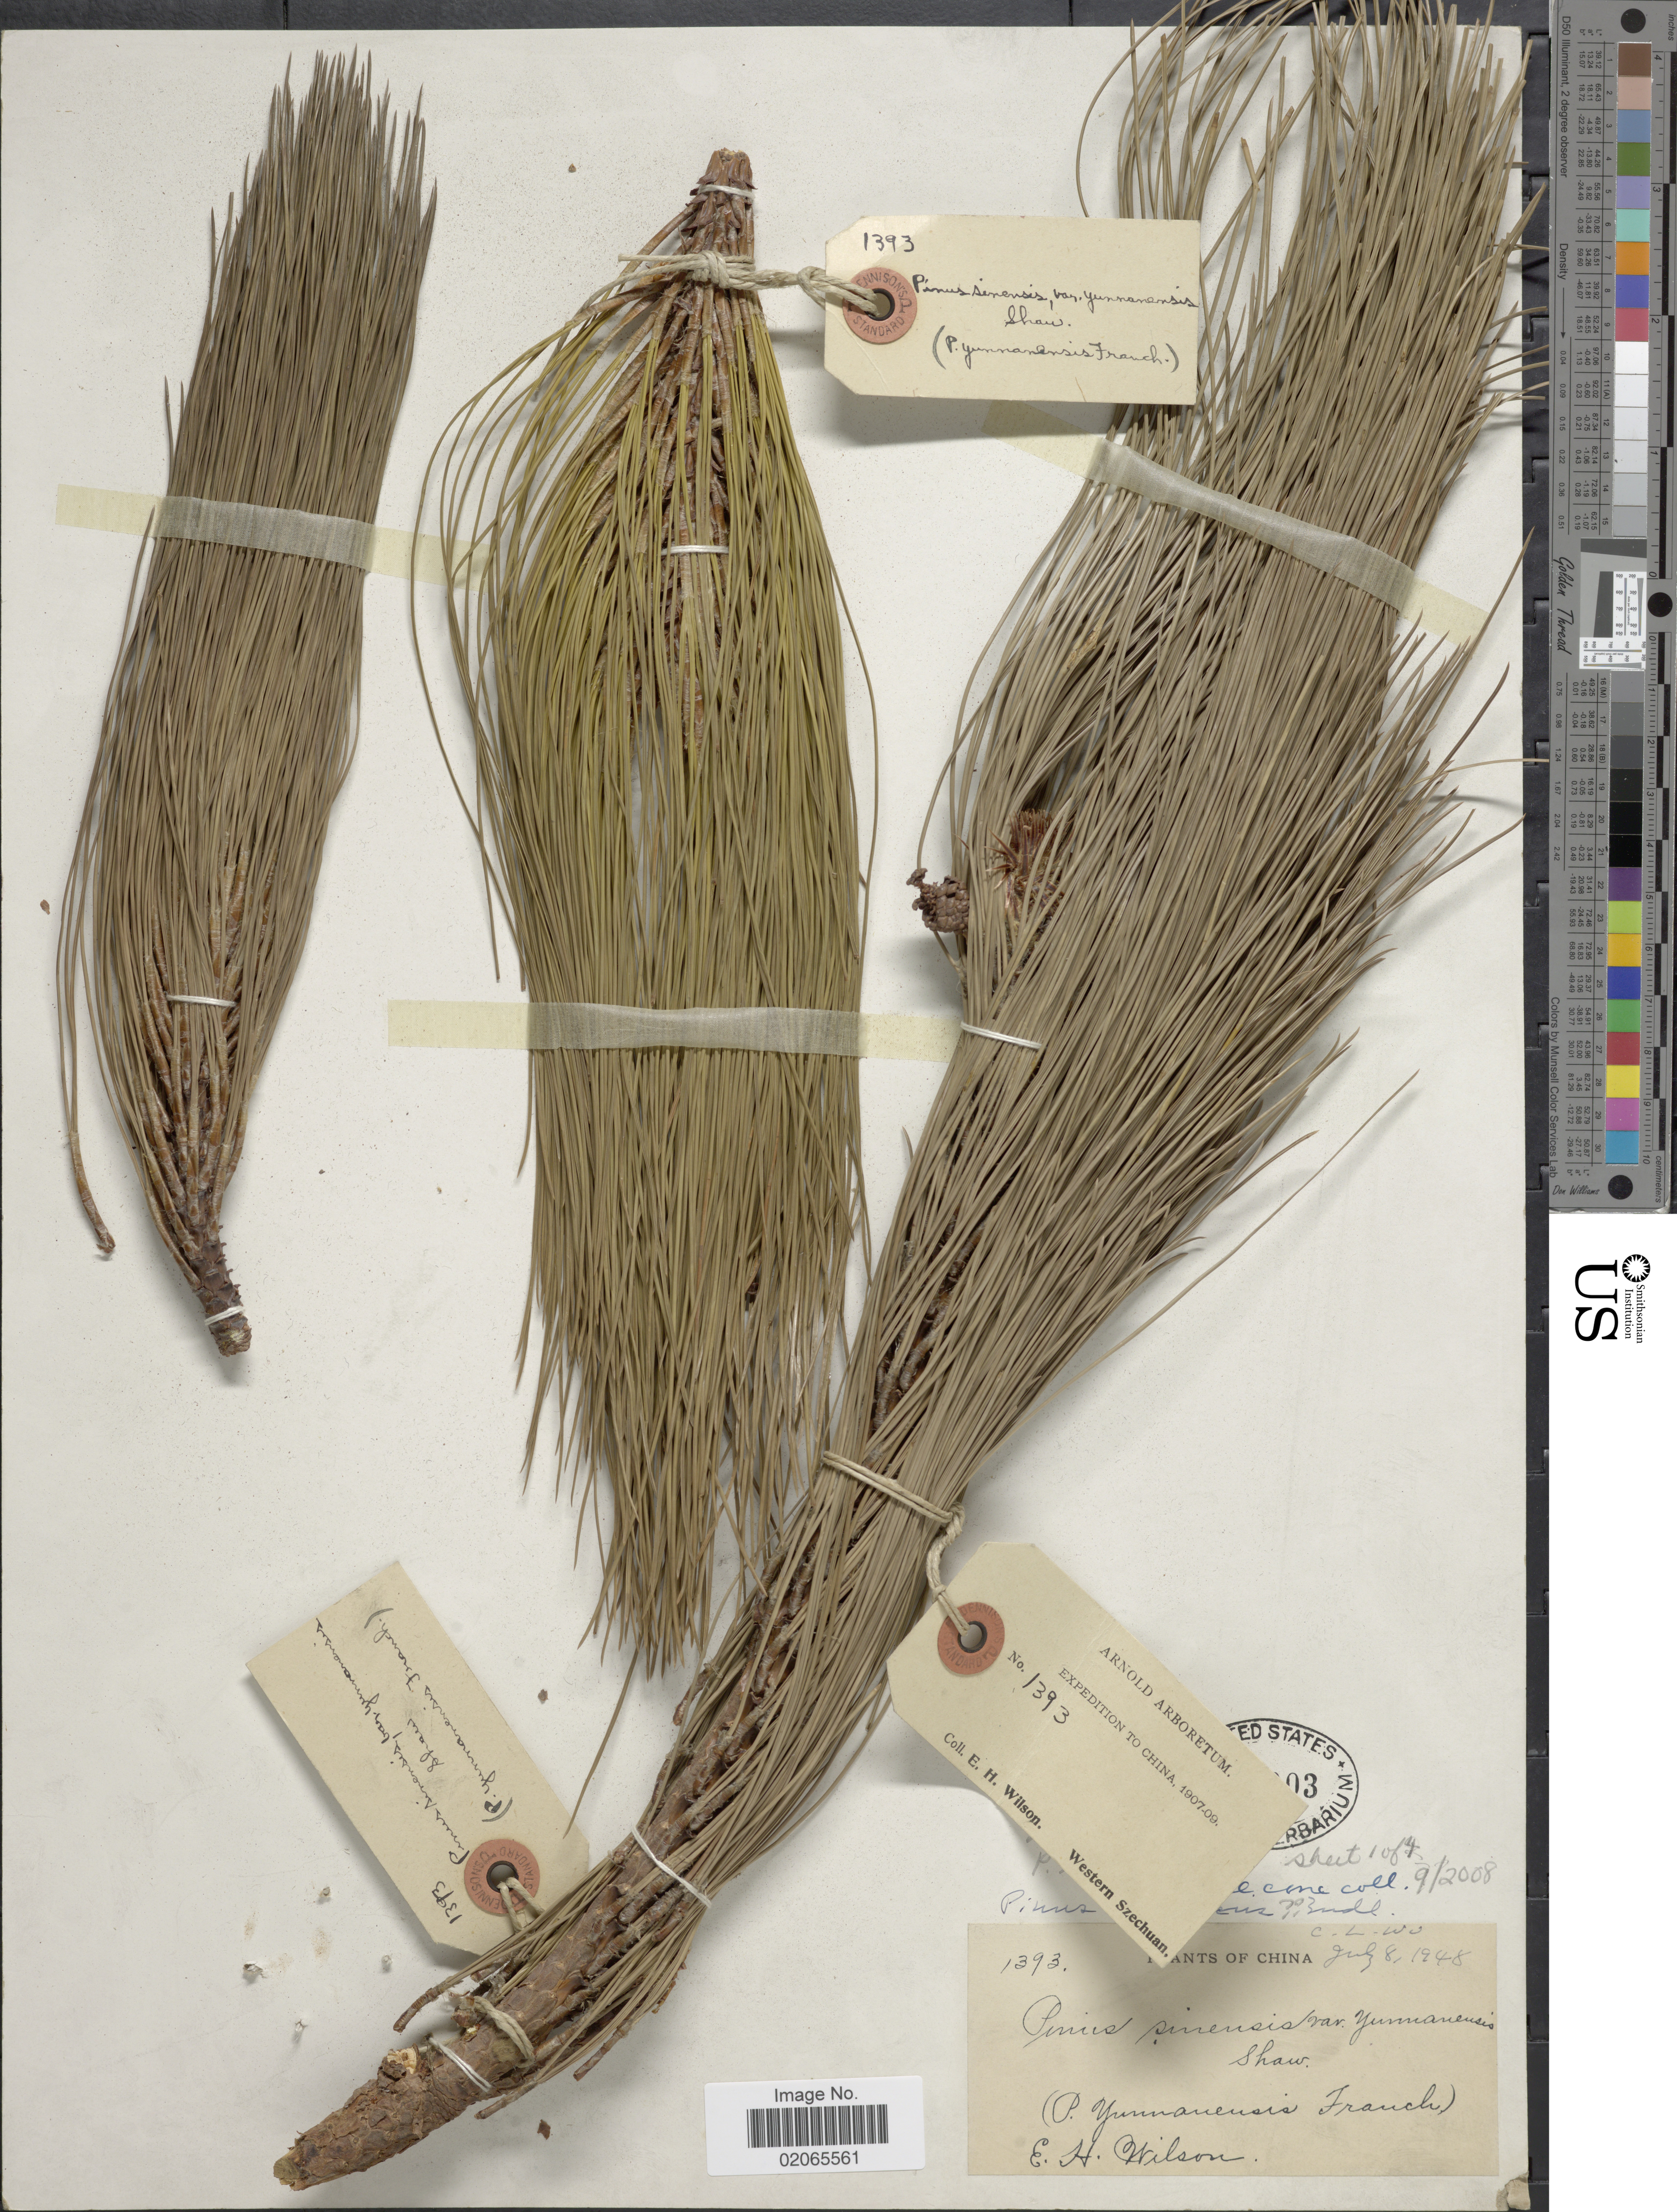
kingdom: Plantae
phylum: Tracheophyta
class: Pinopsida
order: Pinales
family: Pinaceae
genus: Pinus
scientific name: Pinus insularis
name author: Endl.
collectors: E. Wilson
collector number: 1393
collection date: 1907/1909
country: China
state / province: Sichuan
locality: Western Szechuan